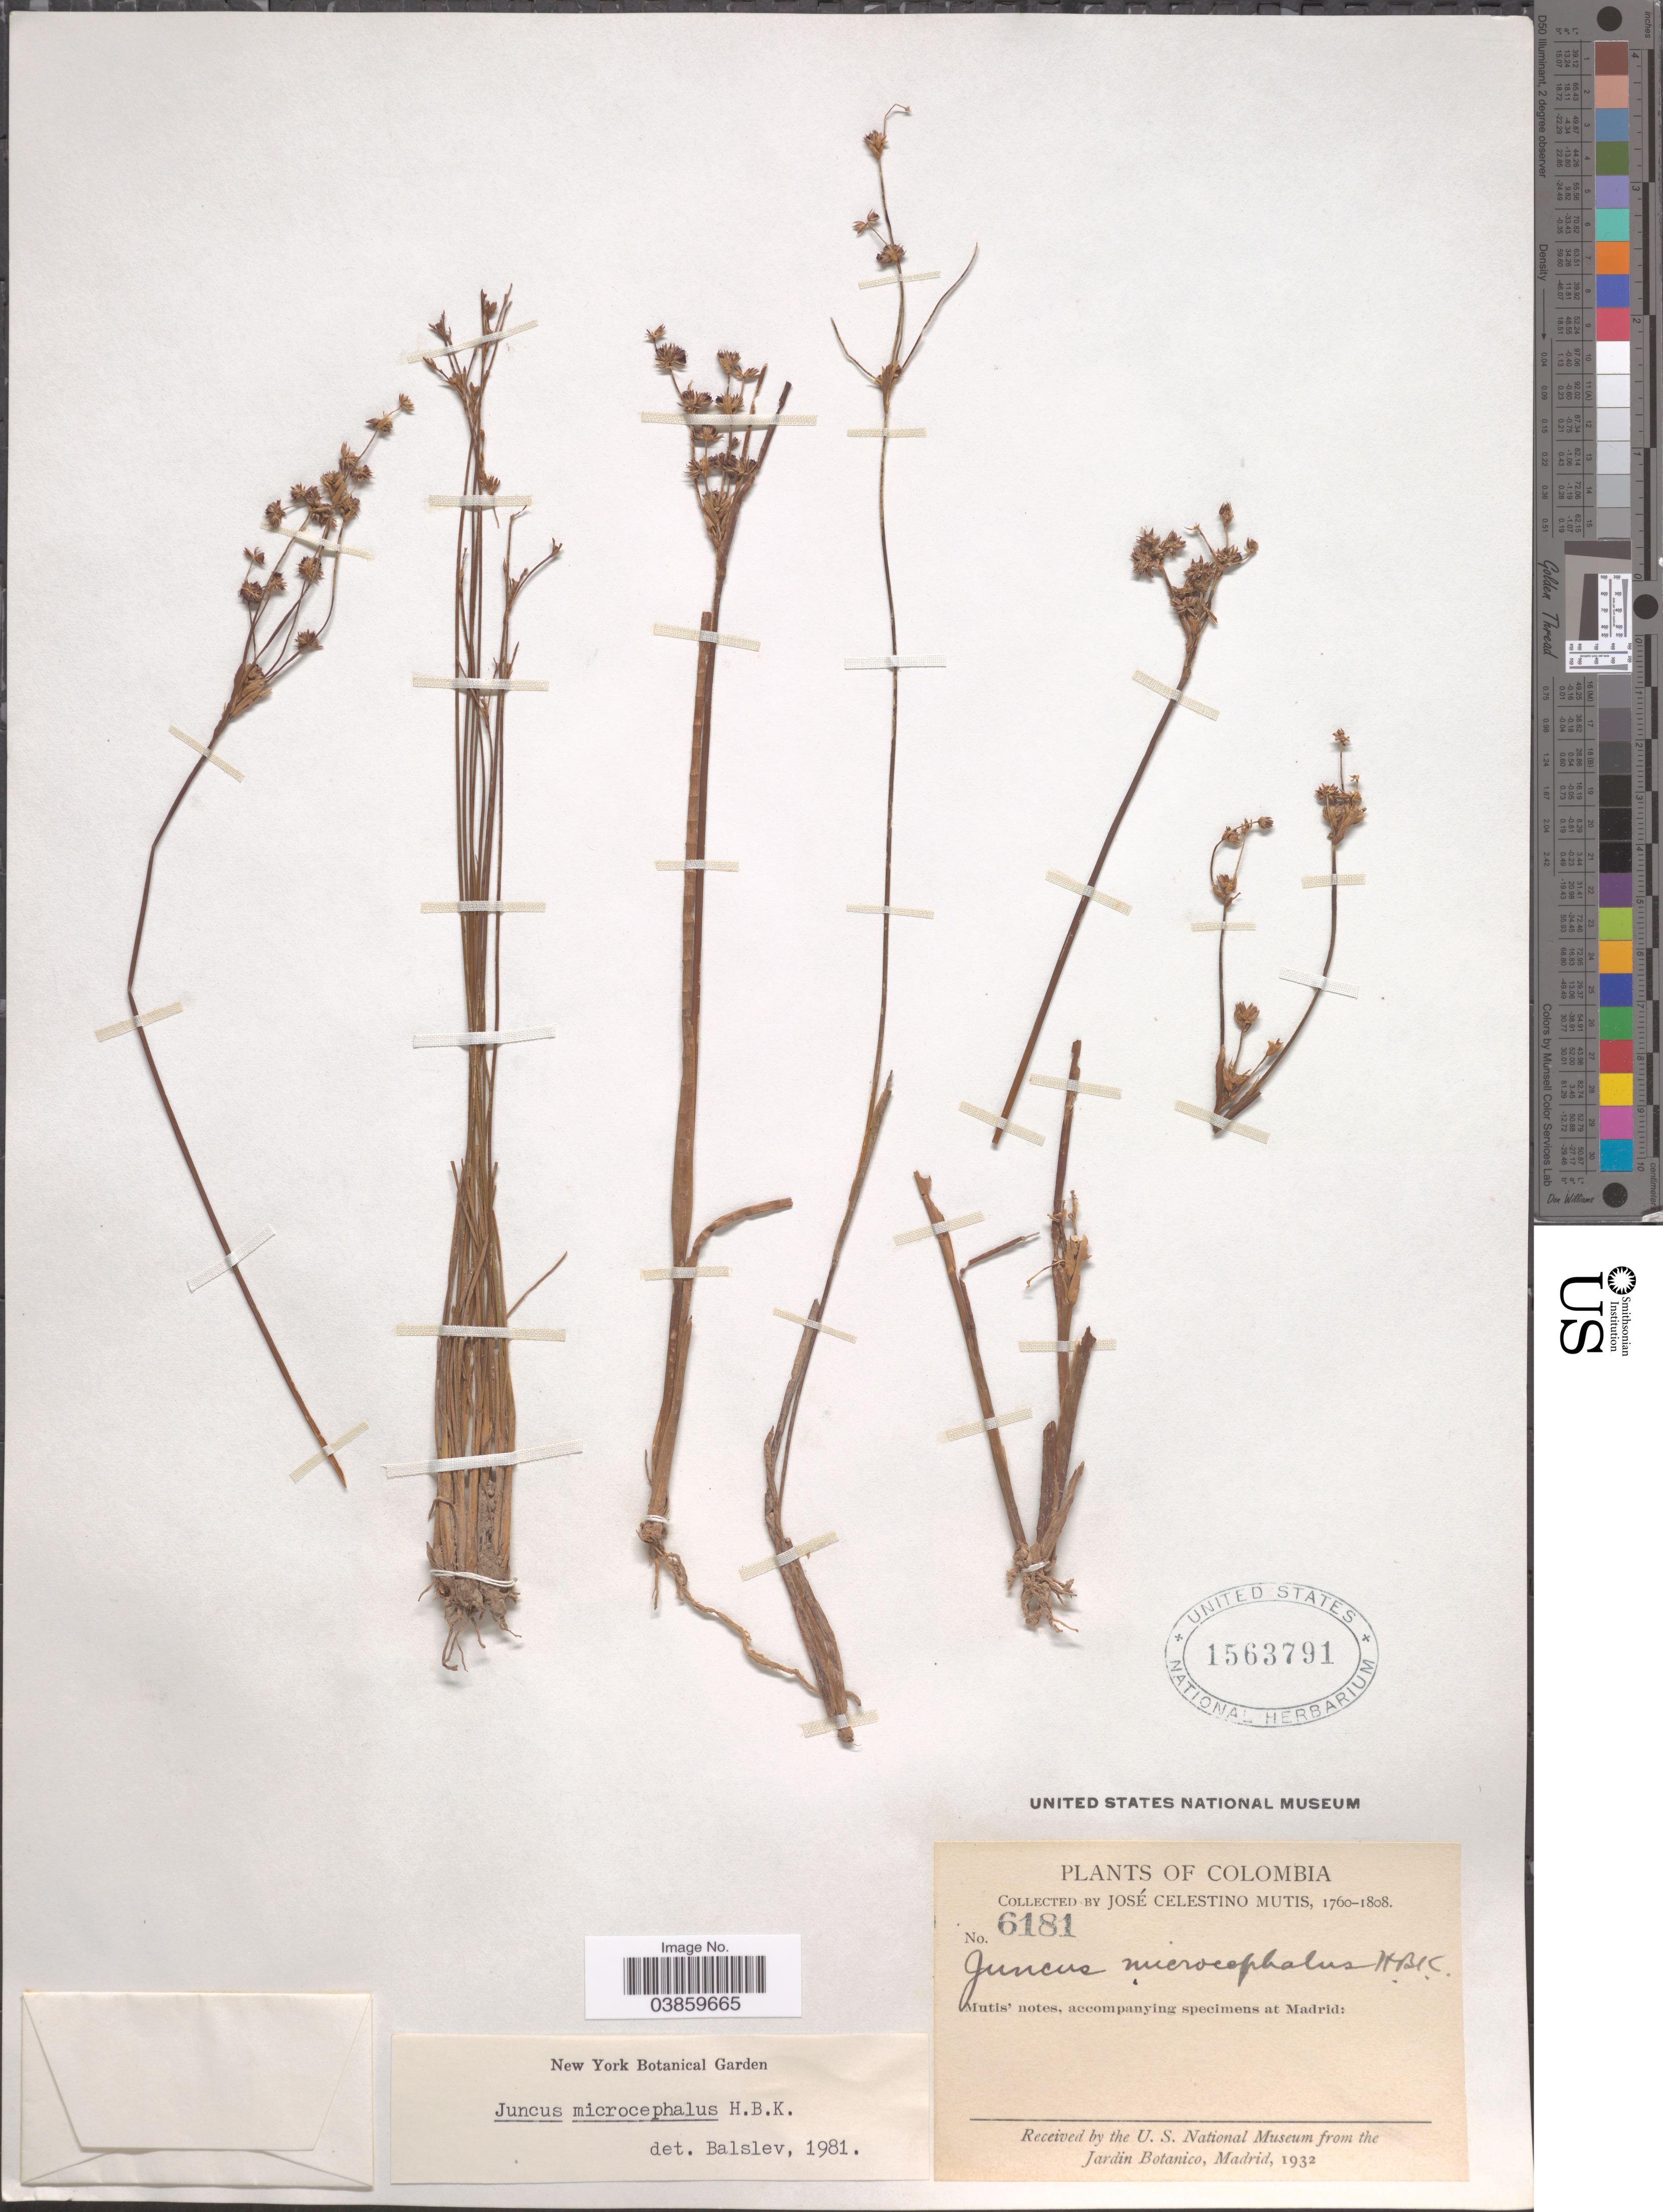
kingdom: Plantae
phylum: Tracheophyta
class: Liliopsida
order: Poales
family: Juncaceae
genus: Juncus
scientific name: Juncus microcephalus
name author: Kunth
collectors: J. C. B. Mutis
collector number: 6181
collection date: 1760/1808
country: Colombia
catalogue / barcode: US 1563791